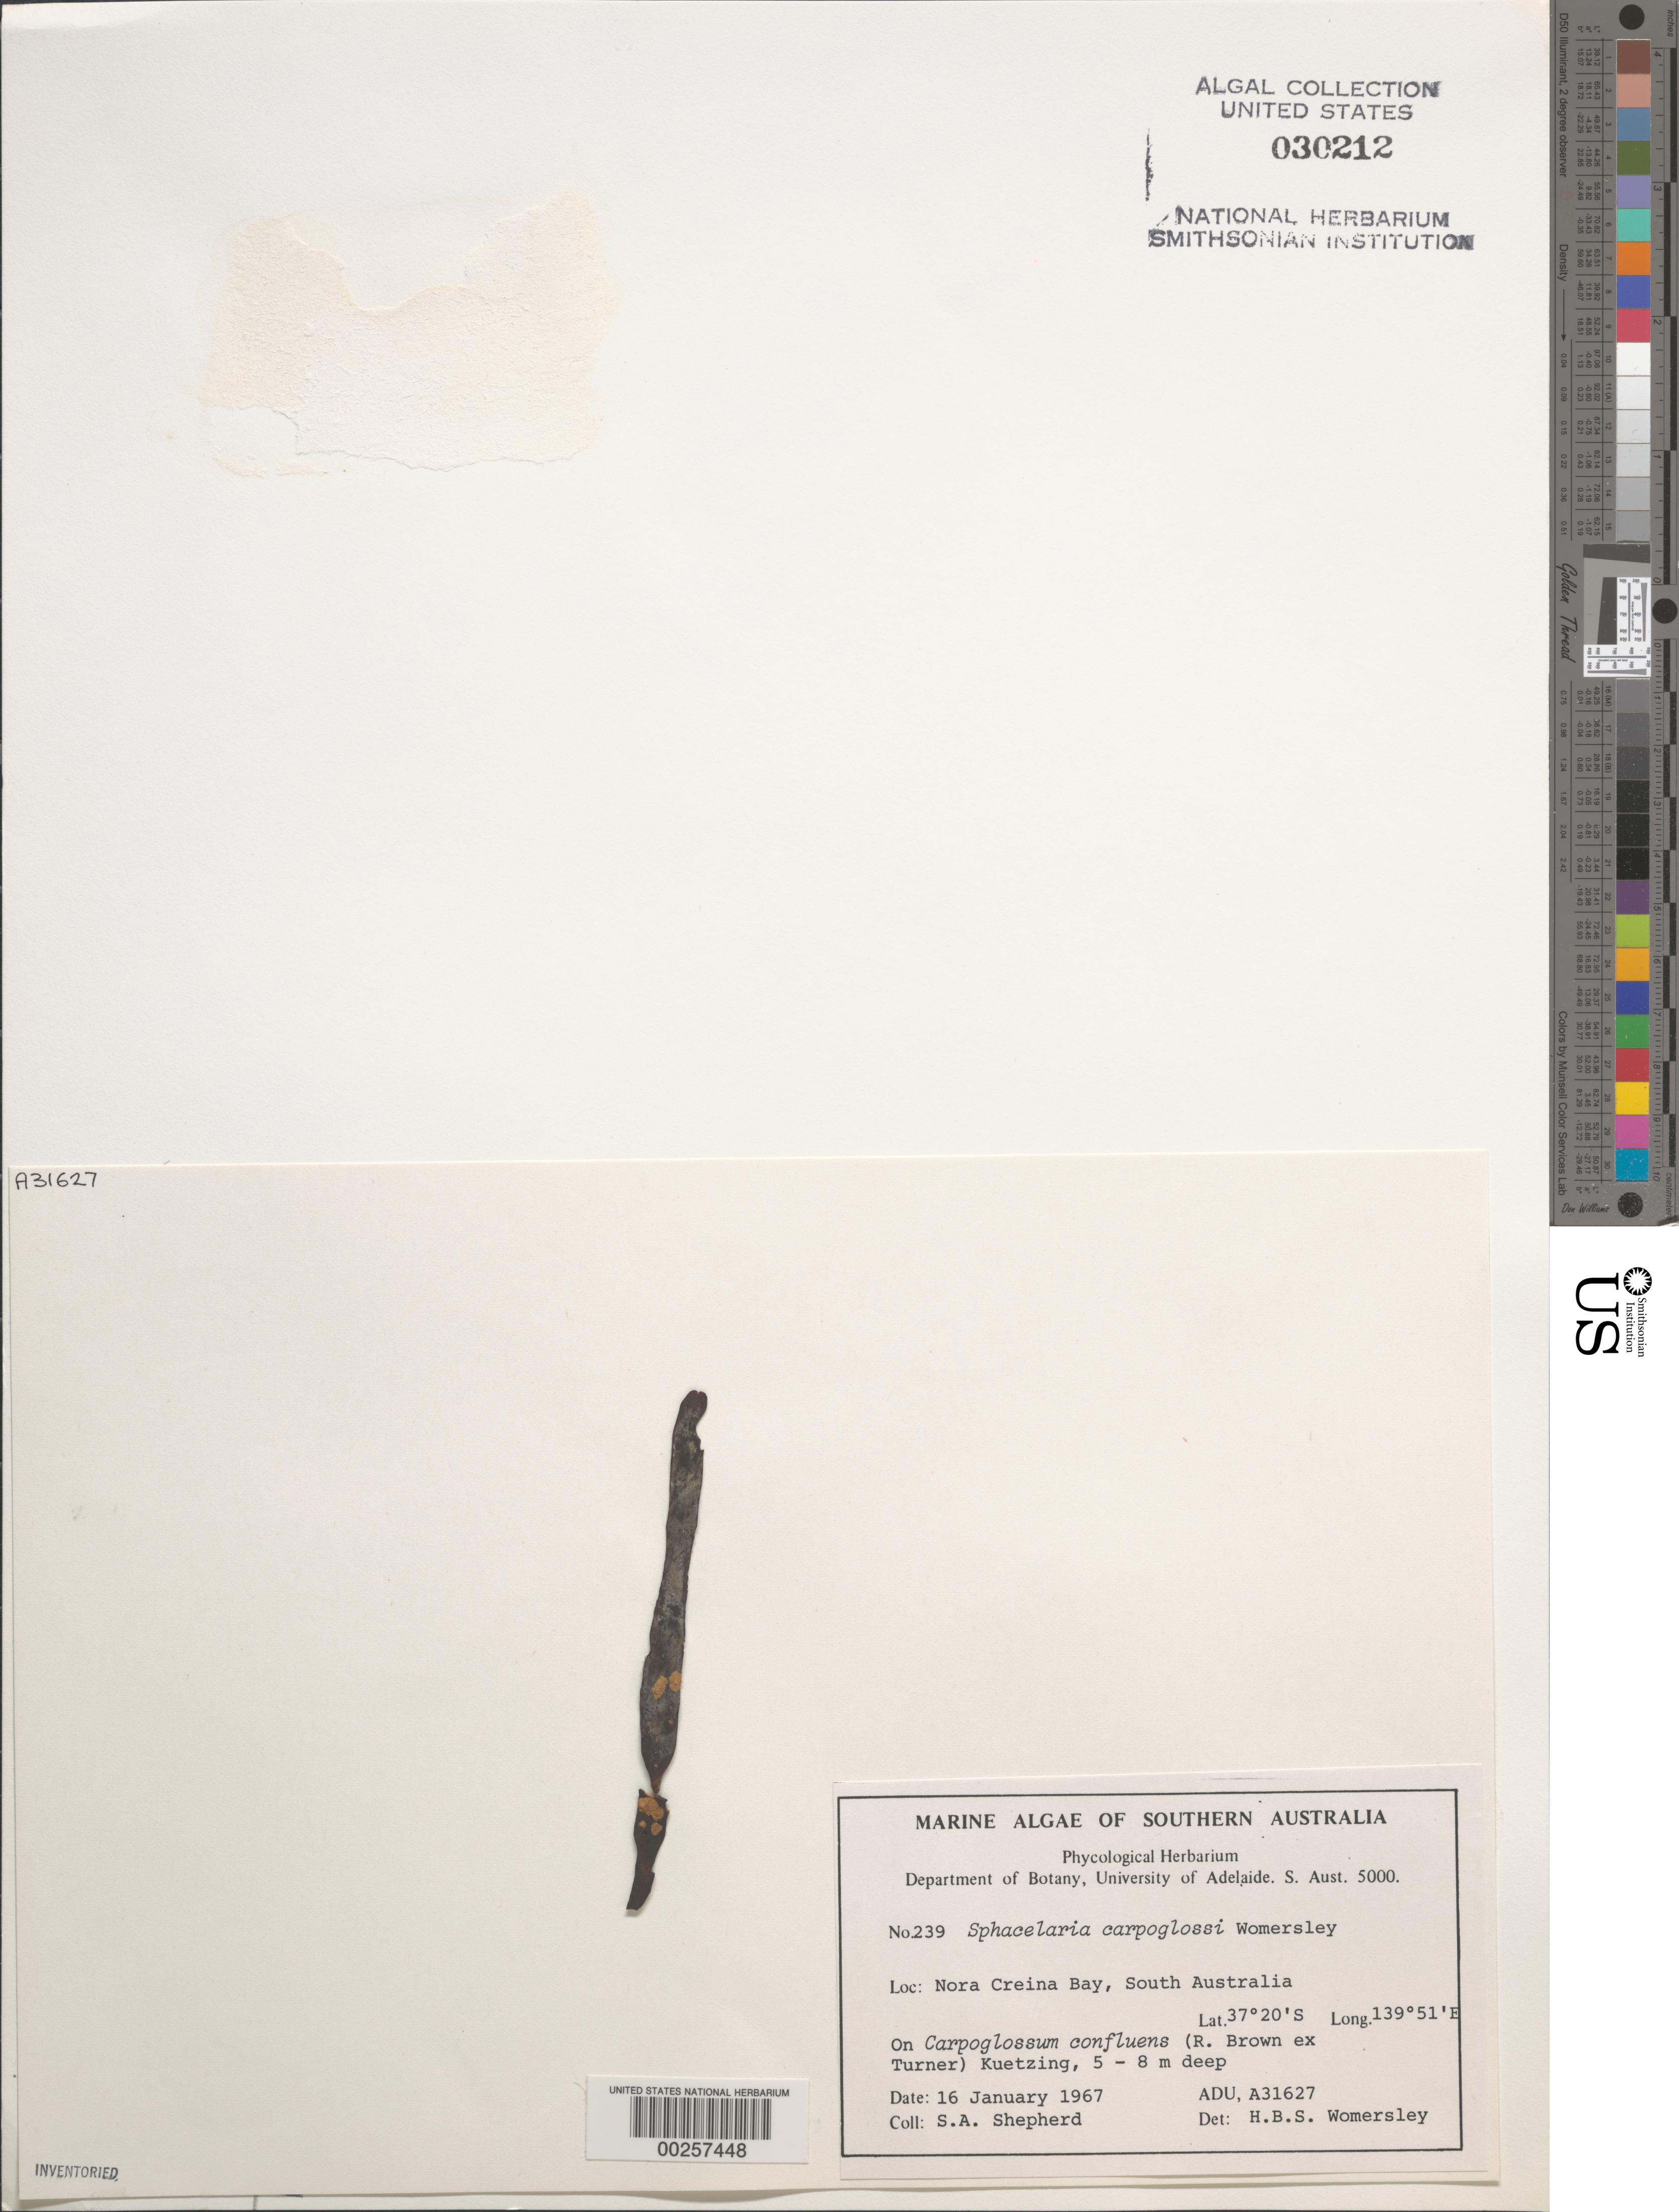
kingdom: Chromista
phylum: Ochrophyta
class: Phaeophyceae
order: Sphacelariales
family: Sphacelariaceae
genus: Herpodiscus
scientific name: Herpodiscus carpoglossi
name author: (Womersley) Draisma et al.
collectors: S. Shepherd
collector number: ADU A31627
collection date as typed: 16 Jan 1967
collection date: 1967-01-16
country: Australia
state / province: South Australia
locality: Nora Creina Bay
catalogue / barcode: US 30212